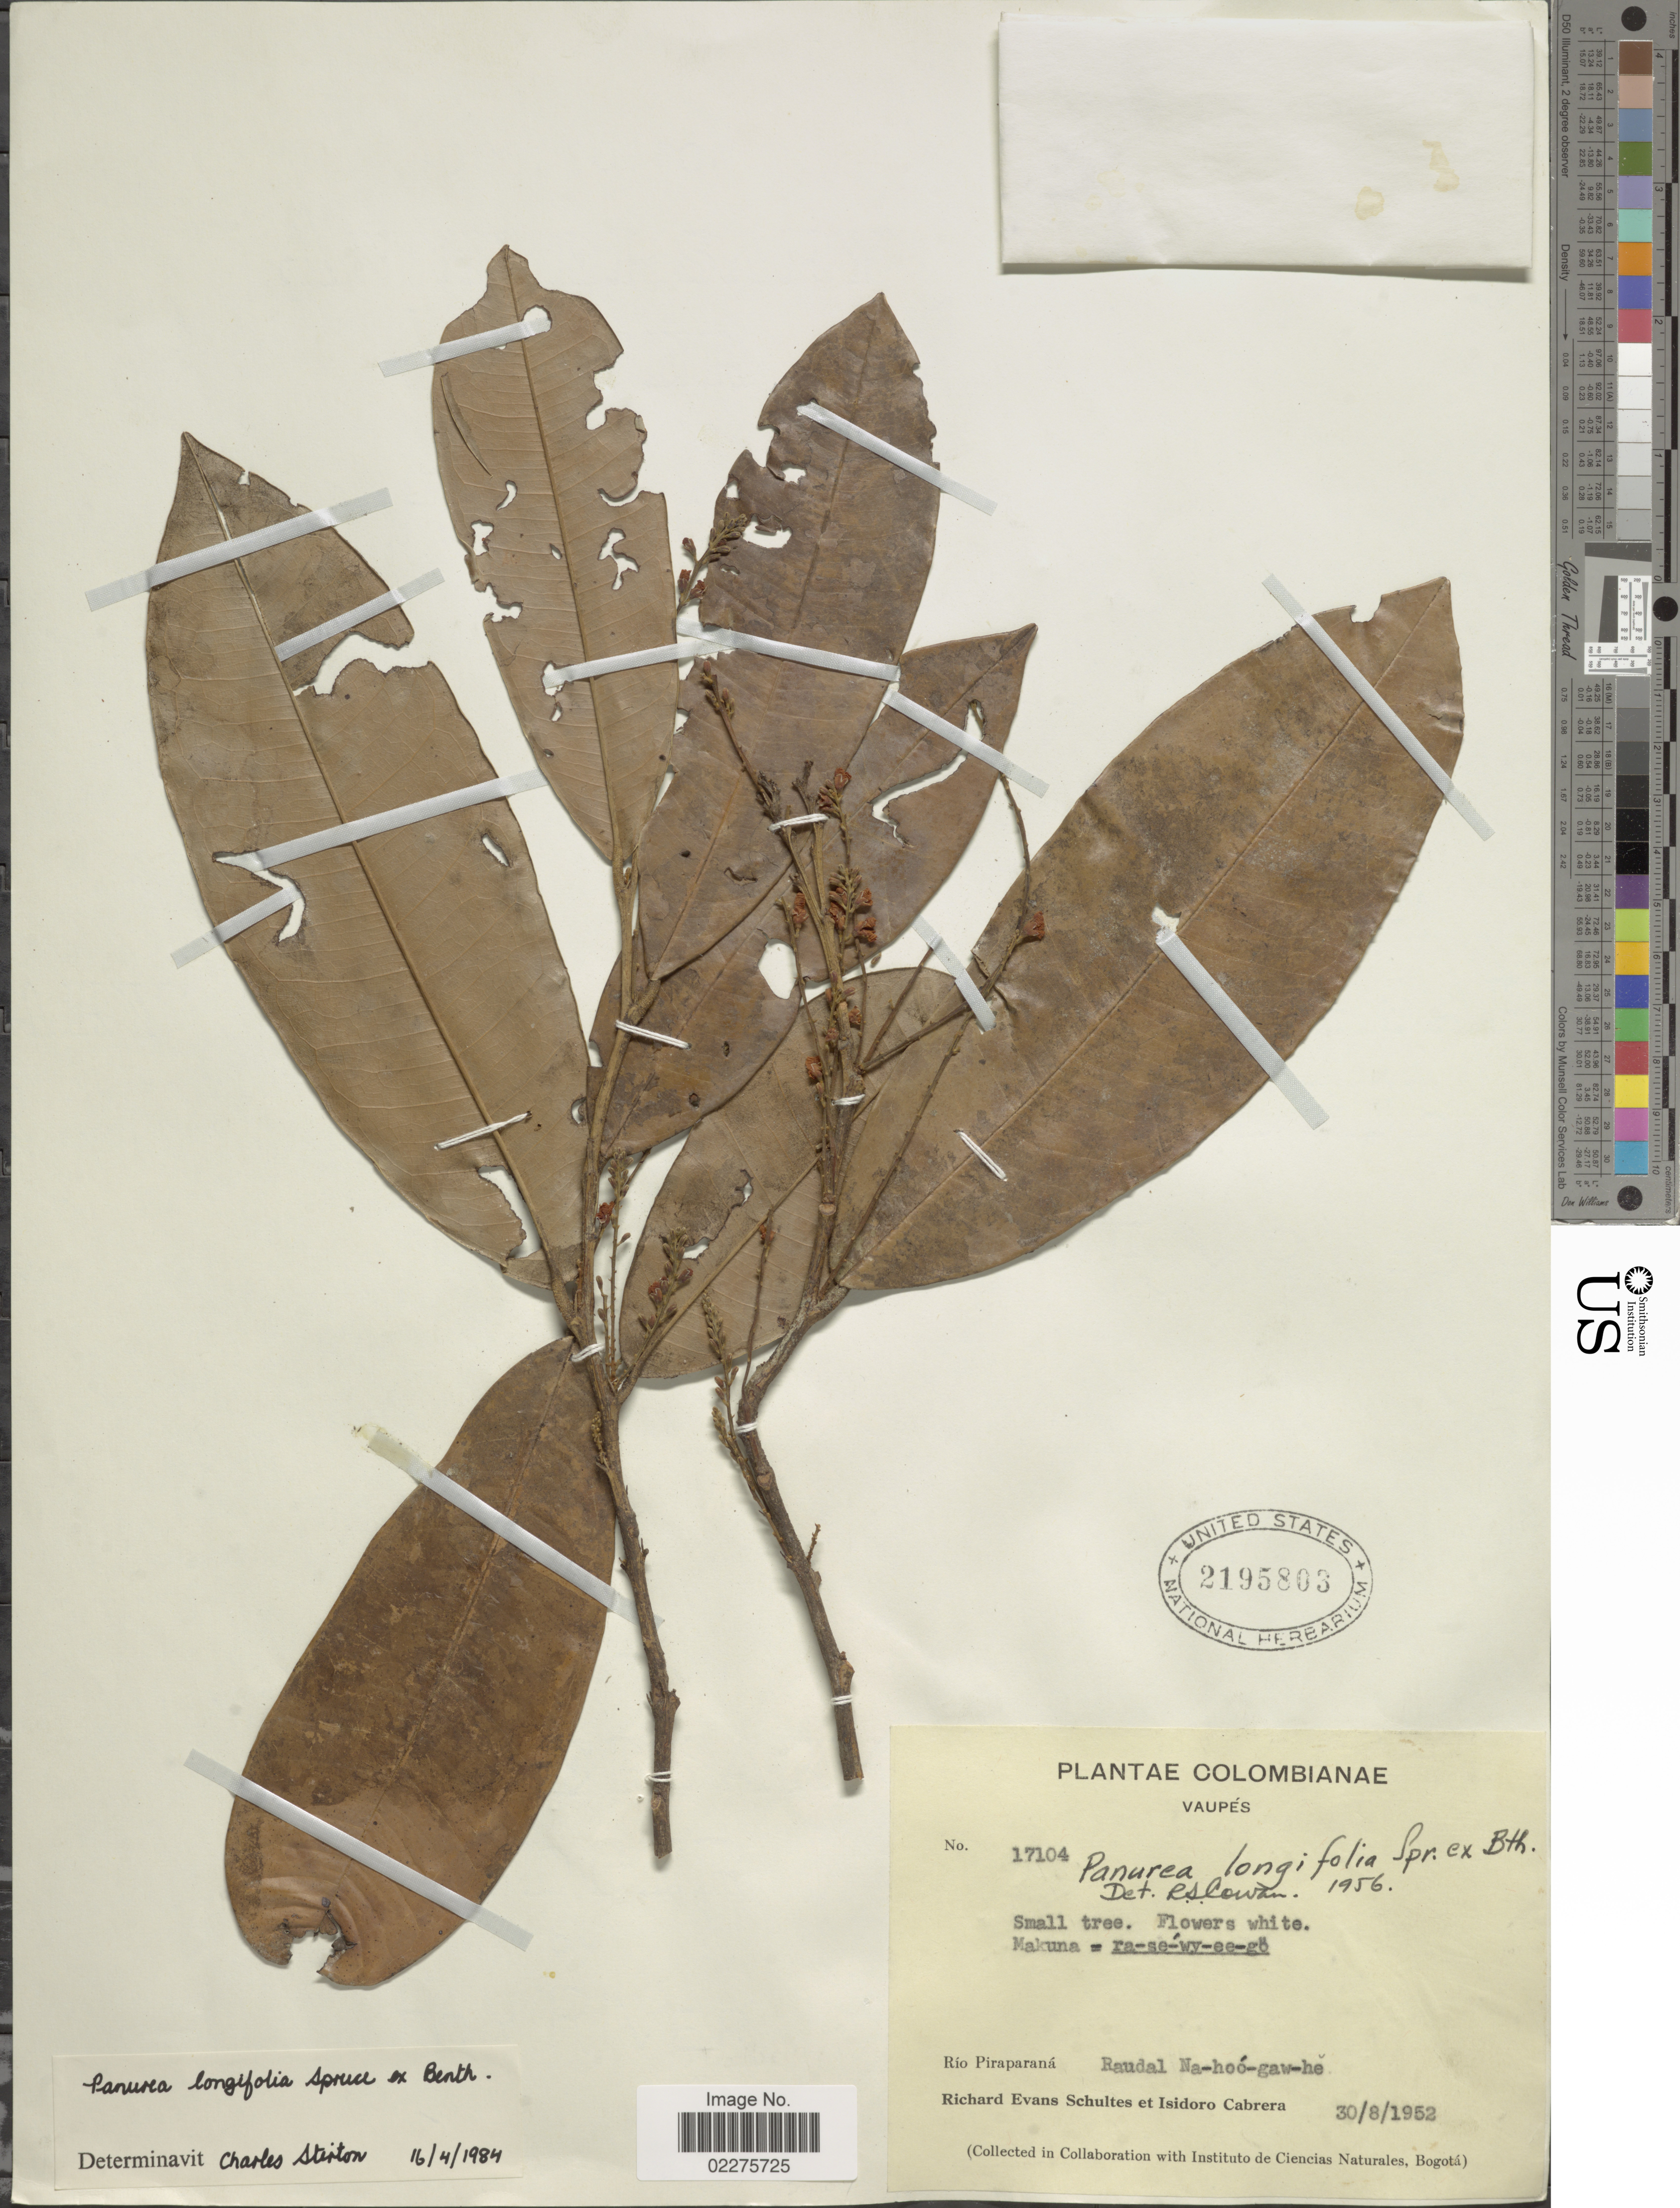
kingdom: Plantae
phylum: Tracheophyta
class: Magnoliopsida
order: Fabales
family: Fabaceae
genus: Panurea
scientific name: Panurea longifolia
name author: Spruce ex Benth.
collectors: R. E. Schultes & I. Cabrera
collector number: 17104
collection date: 1952-08-30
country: Colombia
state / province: Vaupés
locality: Río Piraparaná. Raudal Na-hoó-gaw-he [unsure placement]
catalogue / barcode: US 2195803